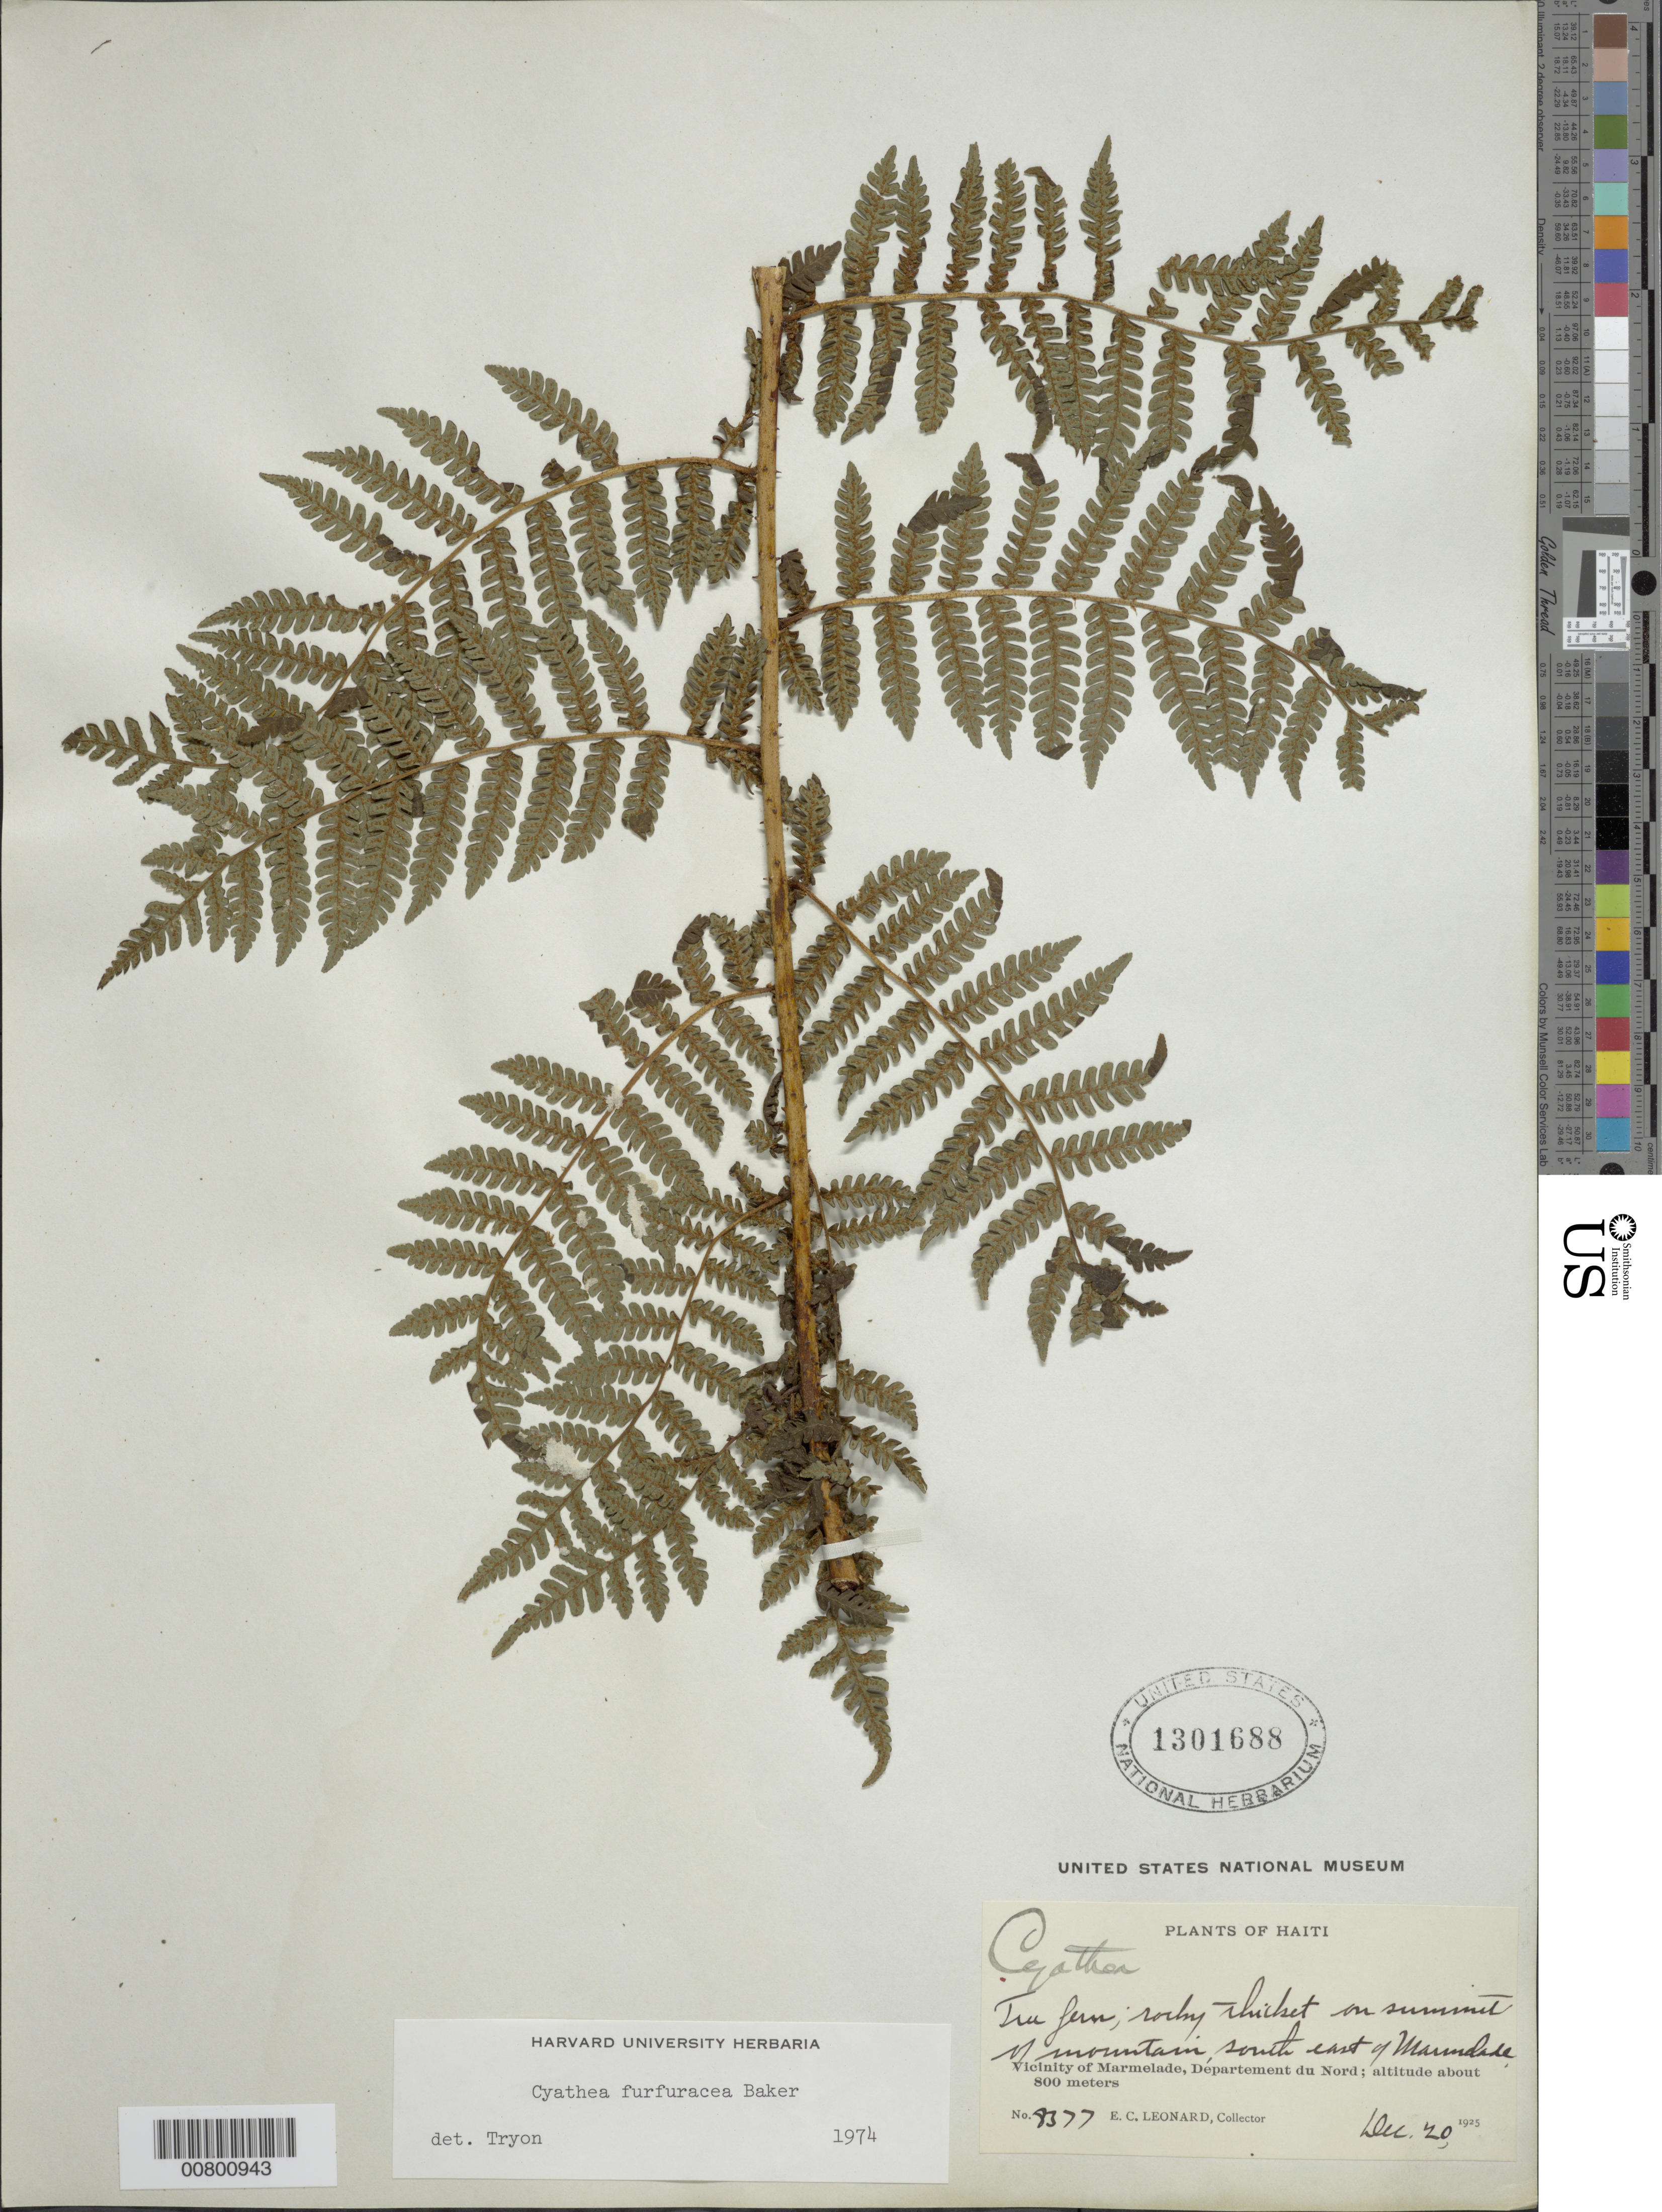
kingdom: Plantae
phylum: Tracheophyta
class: Polypodiopsida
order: Cyatheales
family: Cyatheaceae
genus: Cyathea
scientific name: Cyathea furfuracea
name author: Christ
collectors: E. C. Leonard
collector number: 8377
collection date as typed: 20 Dec 1925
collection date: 1925-12-20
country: Haiti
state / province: Nord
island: Hispaniola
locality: Marmelade, SE of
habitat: Rocky thicket on summit of mountain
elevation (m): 800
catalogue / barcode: US 1301688